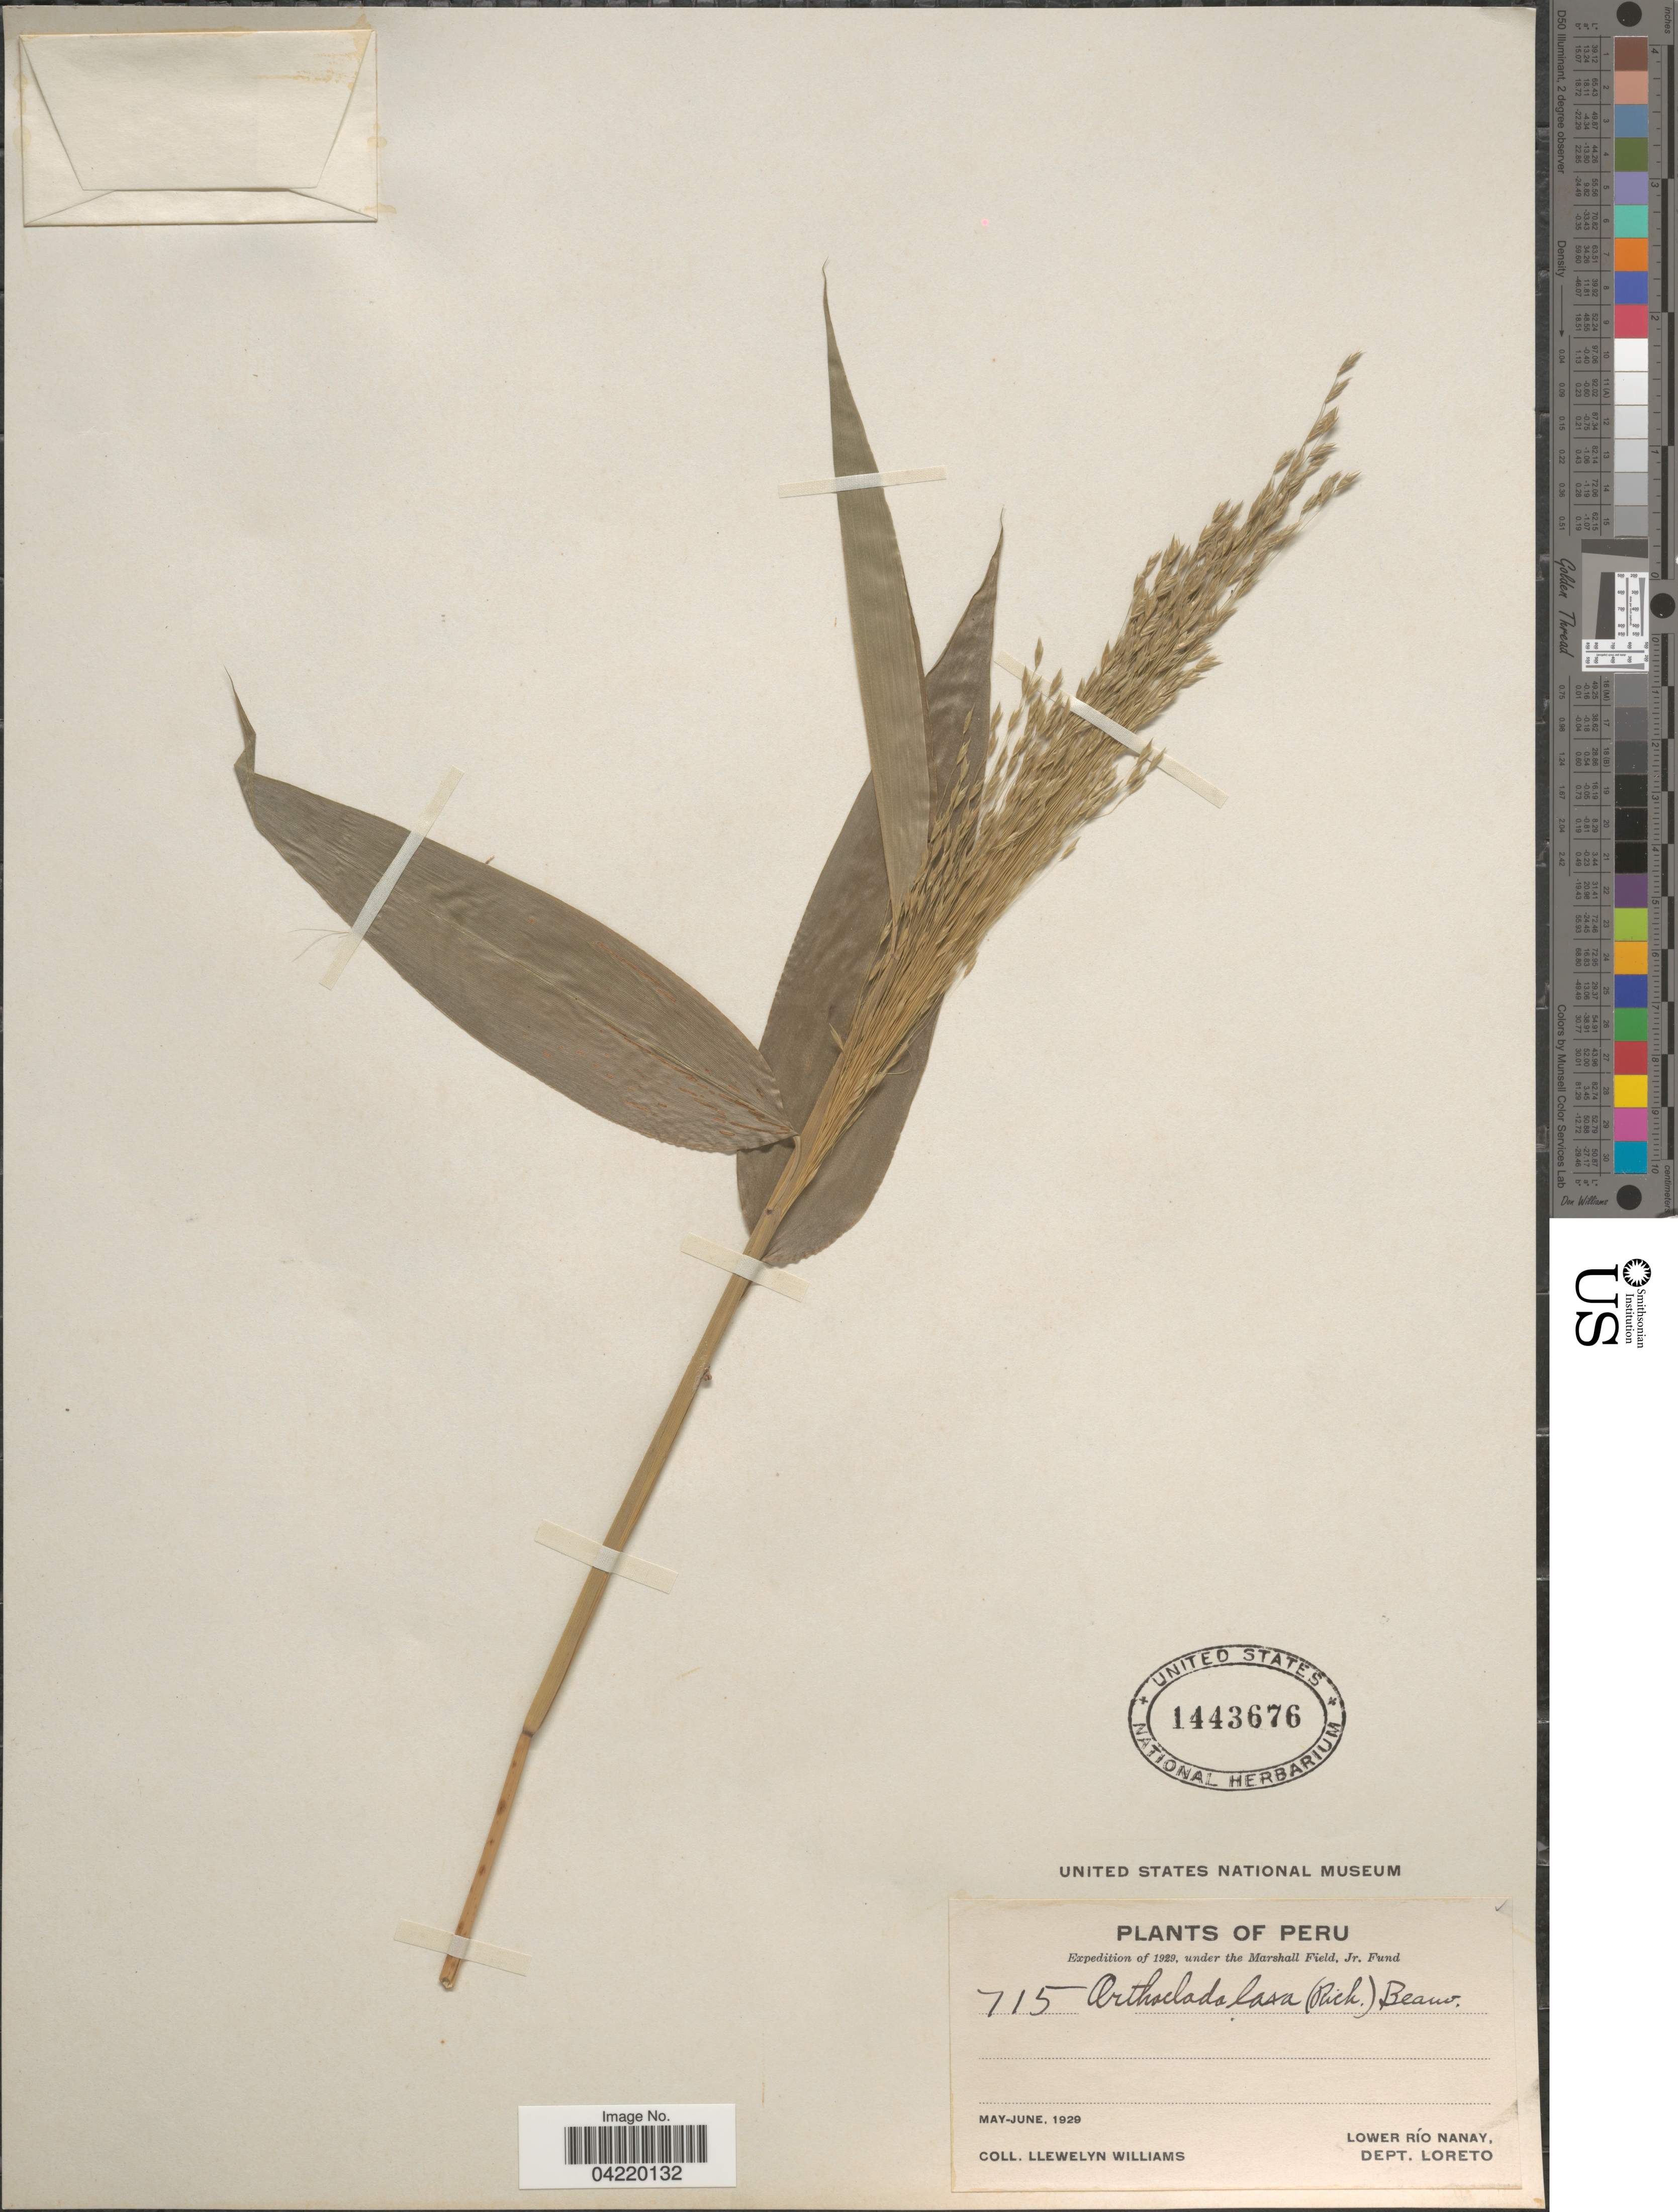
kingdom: Plantae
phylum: Tracheophyta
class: Liliopsida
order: Poales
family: Poaceae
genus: Orthoclada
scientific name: Orthoclada laxa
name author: P. Beauv.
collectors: Ll. Williams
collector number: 715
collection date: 1929-05/1929-06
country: Peru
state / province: Loreto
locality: Expedition of 1929, under the Marshall Field, Jr. Fund. Lower Río Nanay, Dept. Loreto.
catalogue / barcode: US 1443676